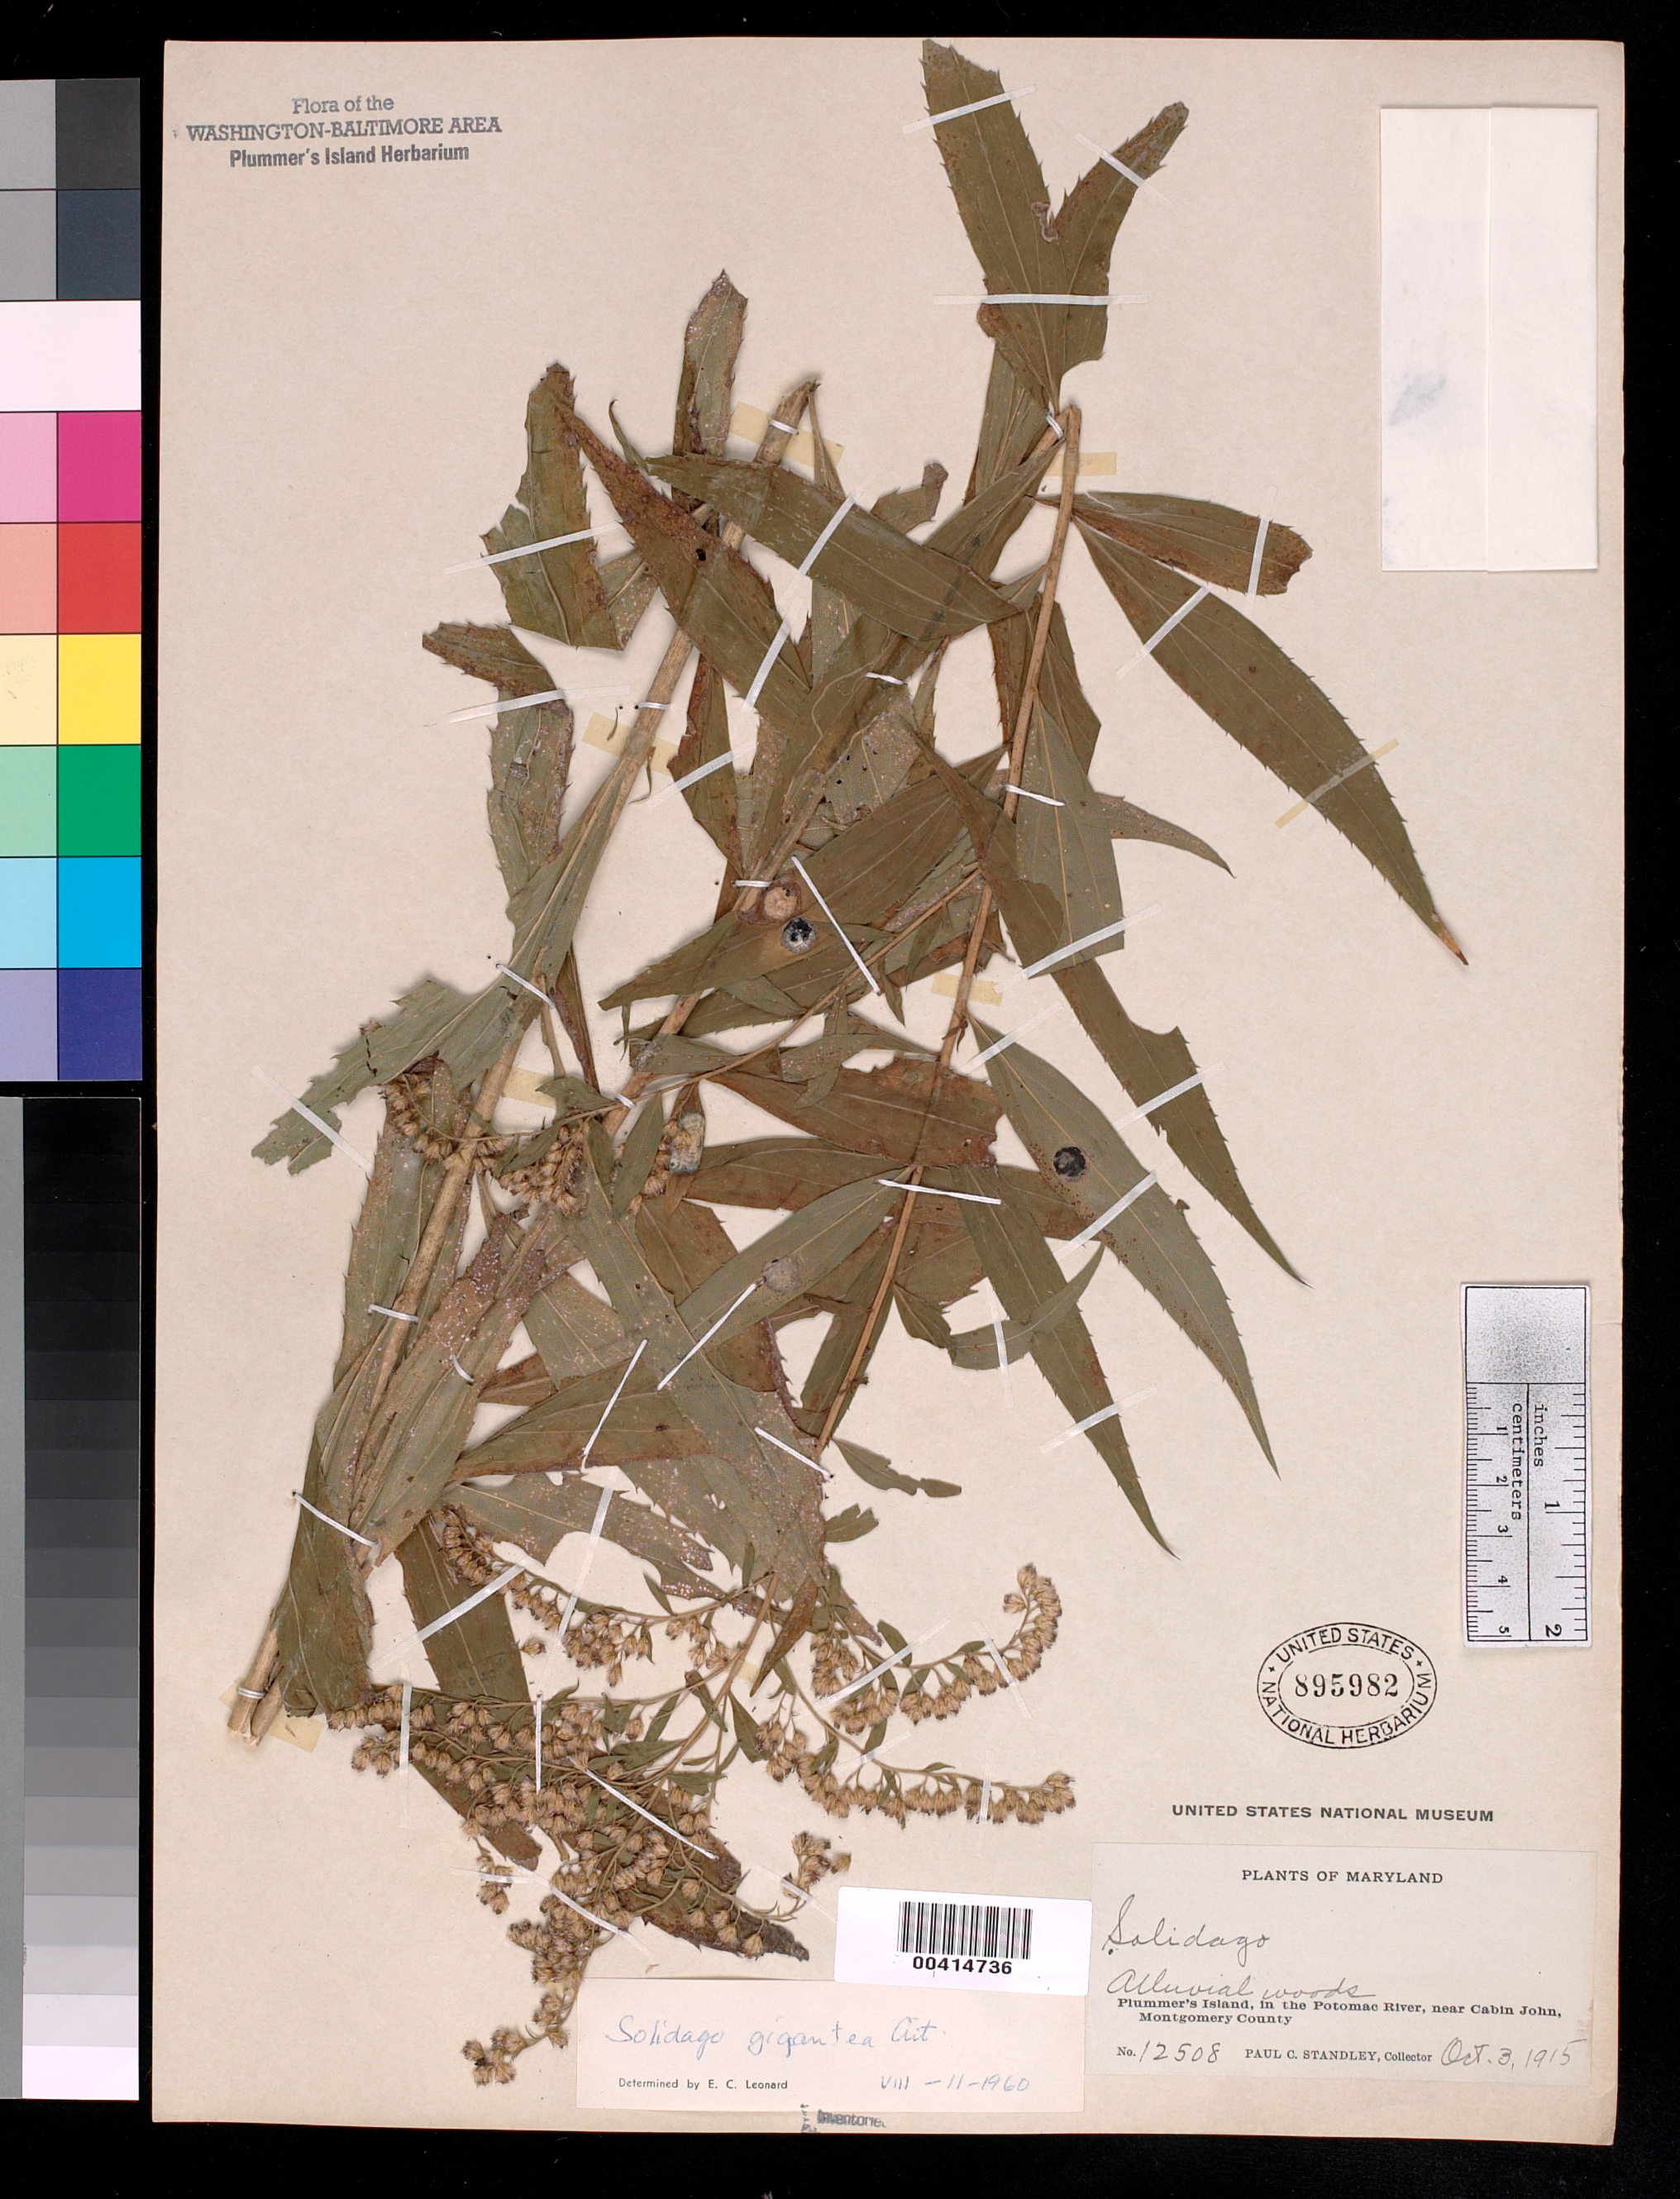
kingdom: Plantae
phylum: Tracheophyta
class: Magnoliopsida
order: Asterales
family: Asteraceae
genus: Solidago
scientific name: Solidago gigantea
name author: Aiton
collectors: P. C. Standley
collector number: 12508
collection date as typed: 03 Oct 1915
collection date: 1915-10-03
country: United States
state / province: Maryland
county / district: Montgomery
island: Plummers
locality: Plummer's Island C. & O. Canal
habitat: Alluvial woods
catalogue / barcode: US 895982